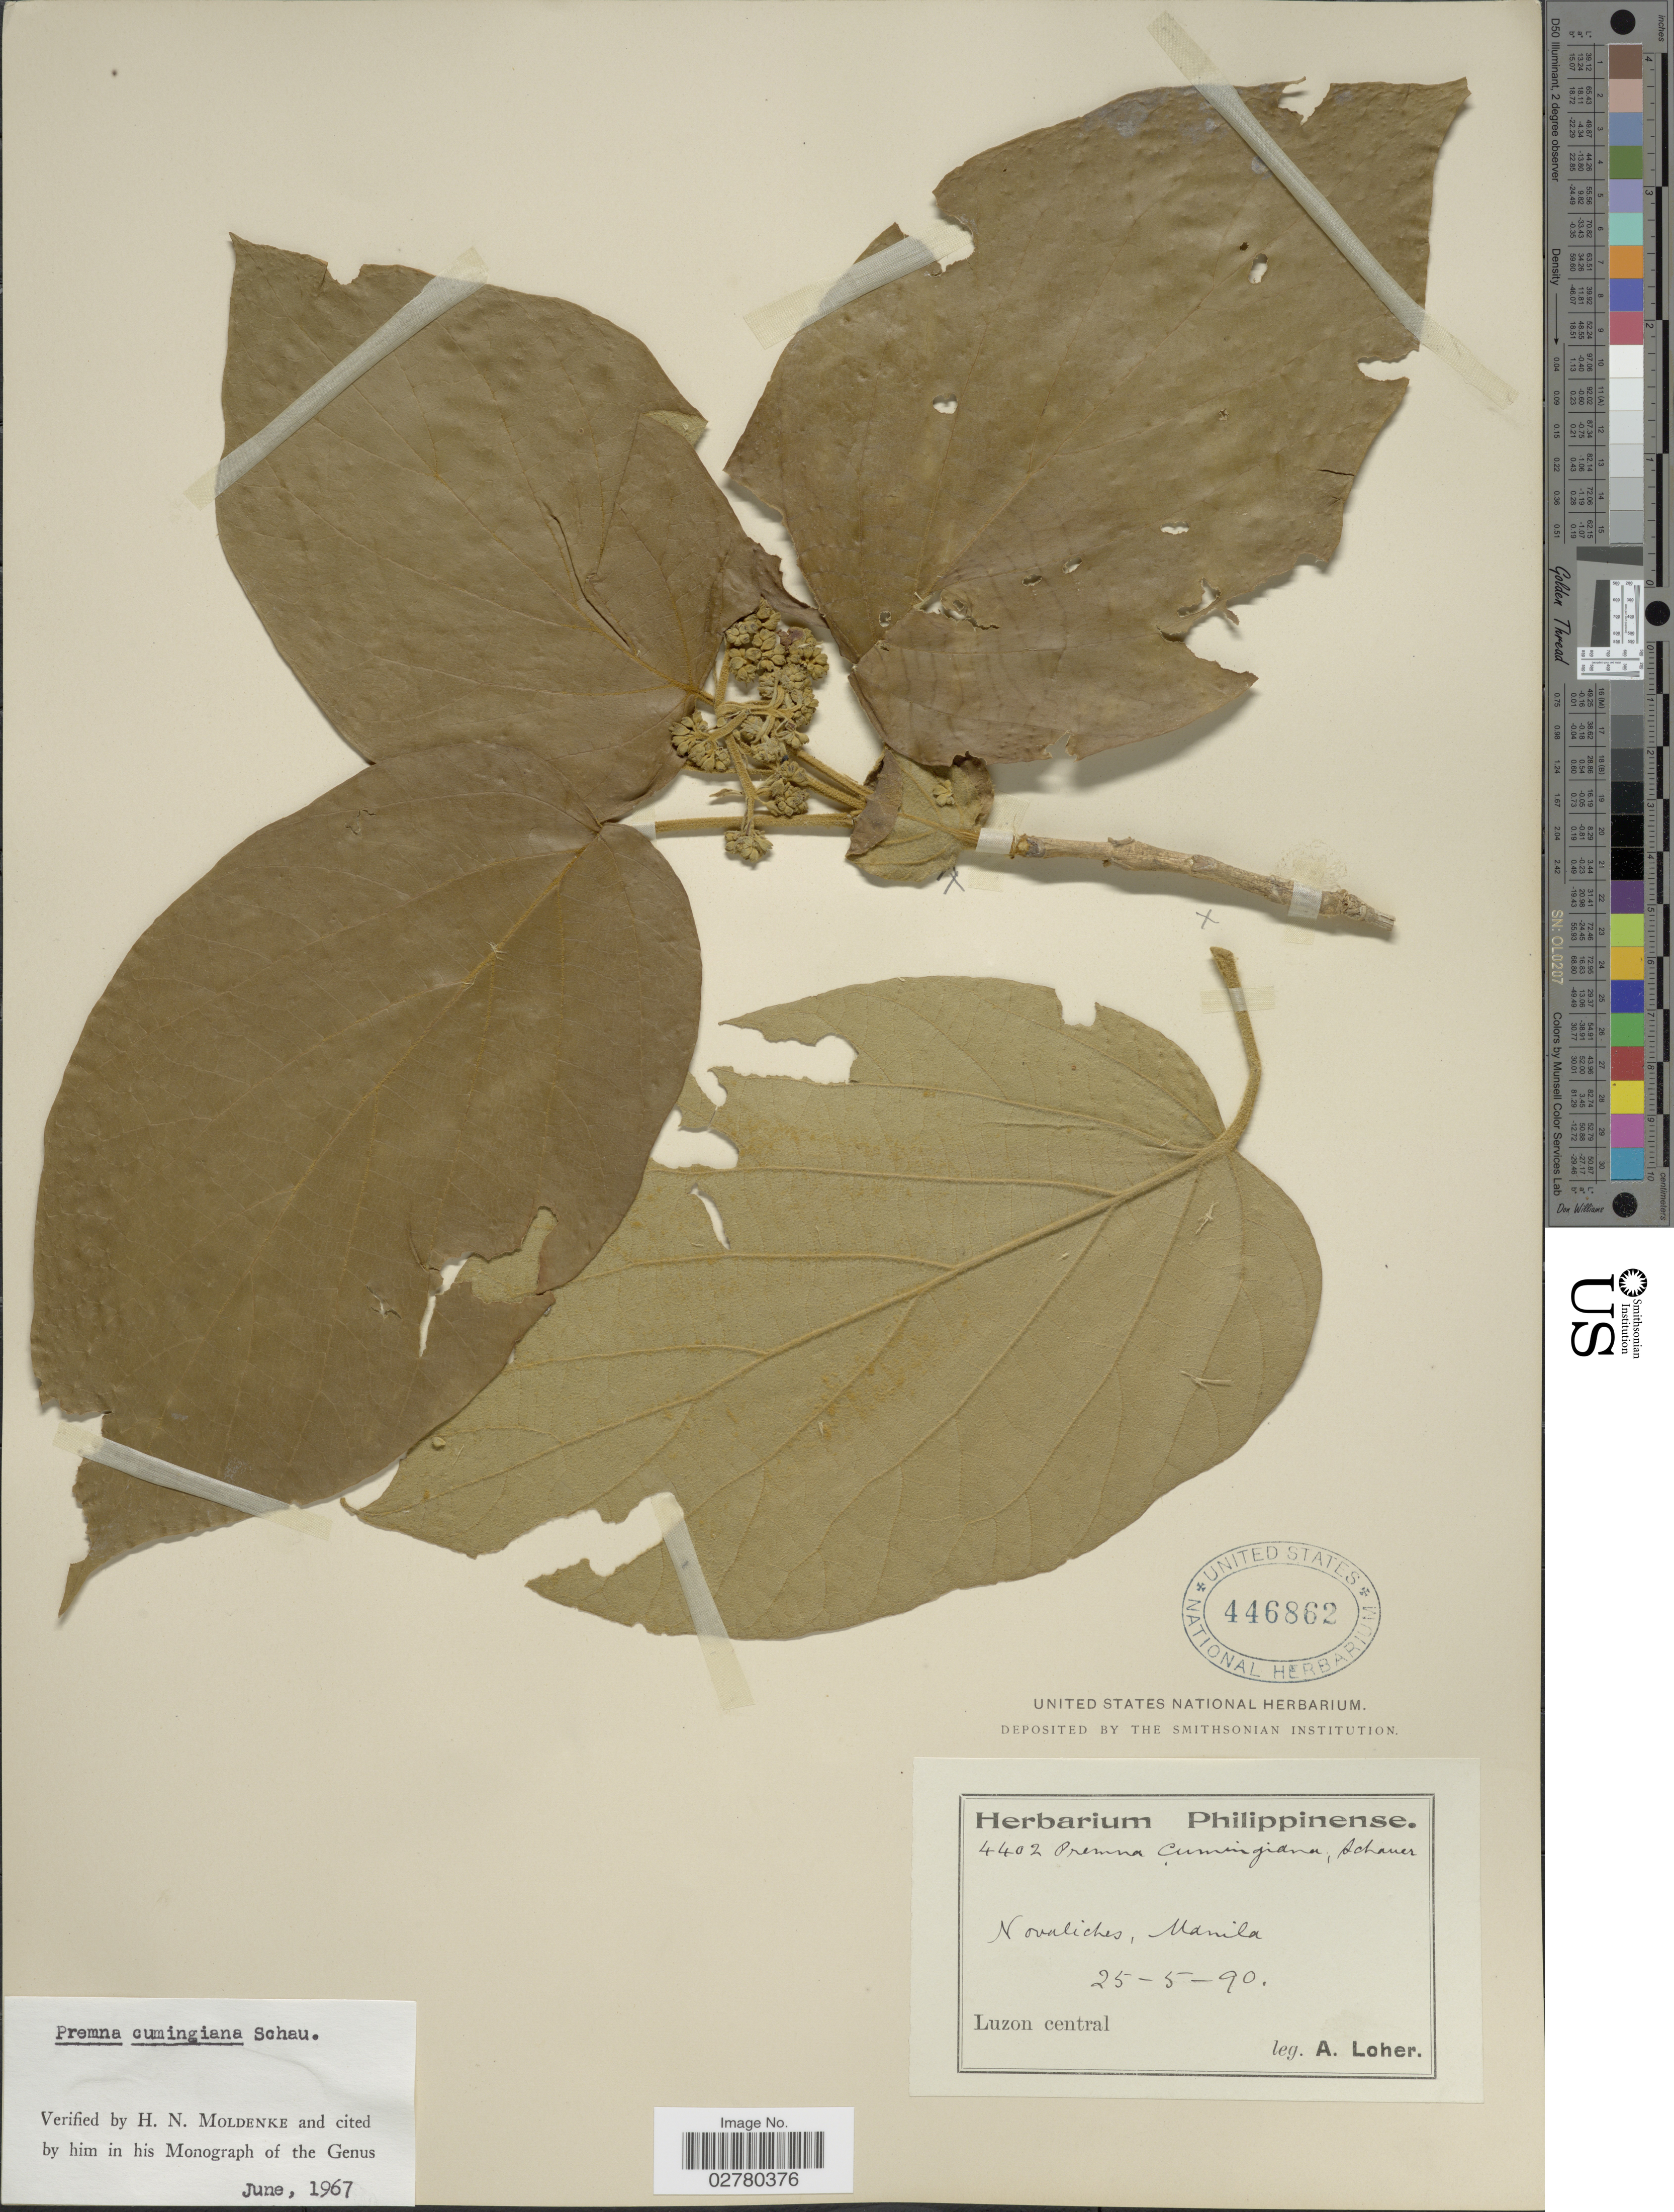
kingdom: Plantae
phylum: Tracheophyta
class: Magnoliopsida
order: Lamiales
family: Lamiaceae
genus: Premna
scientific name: Premna cumingiana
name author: Schauer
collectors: A. Loher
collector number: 4402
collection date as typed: Transcribed d/m/y: 25/5/90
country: Philippines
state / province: Central Luzon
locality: Novaliches, Manila.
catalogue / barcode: US 446862